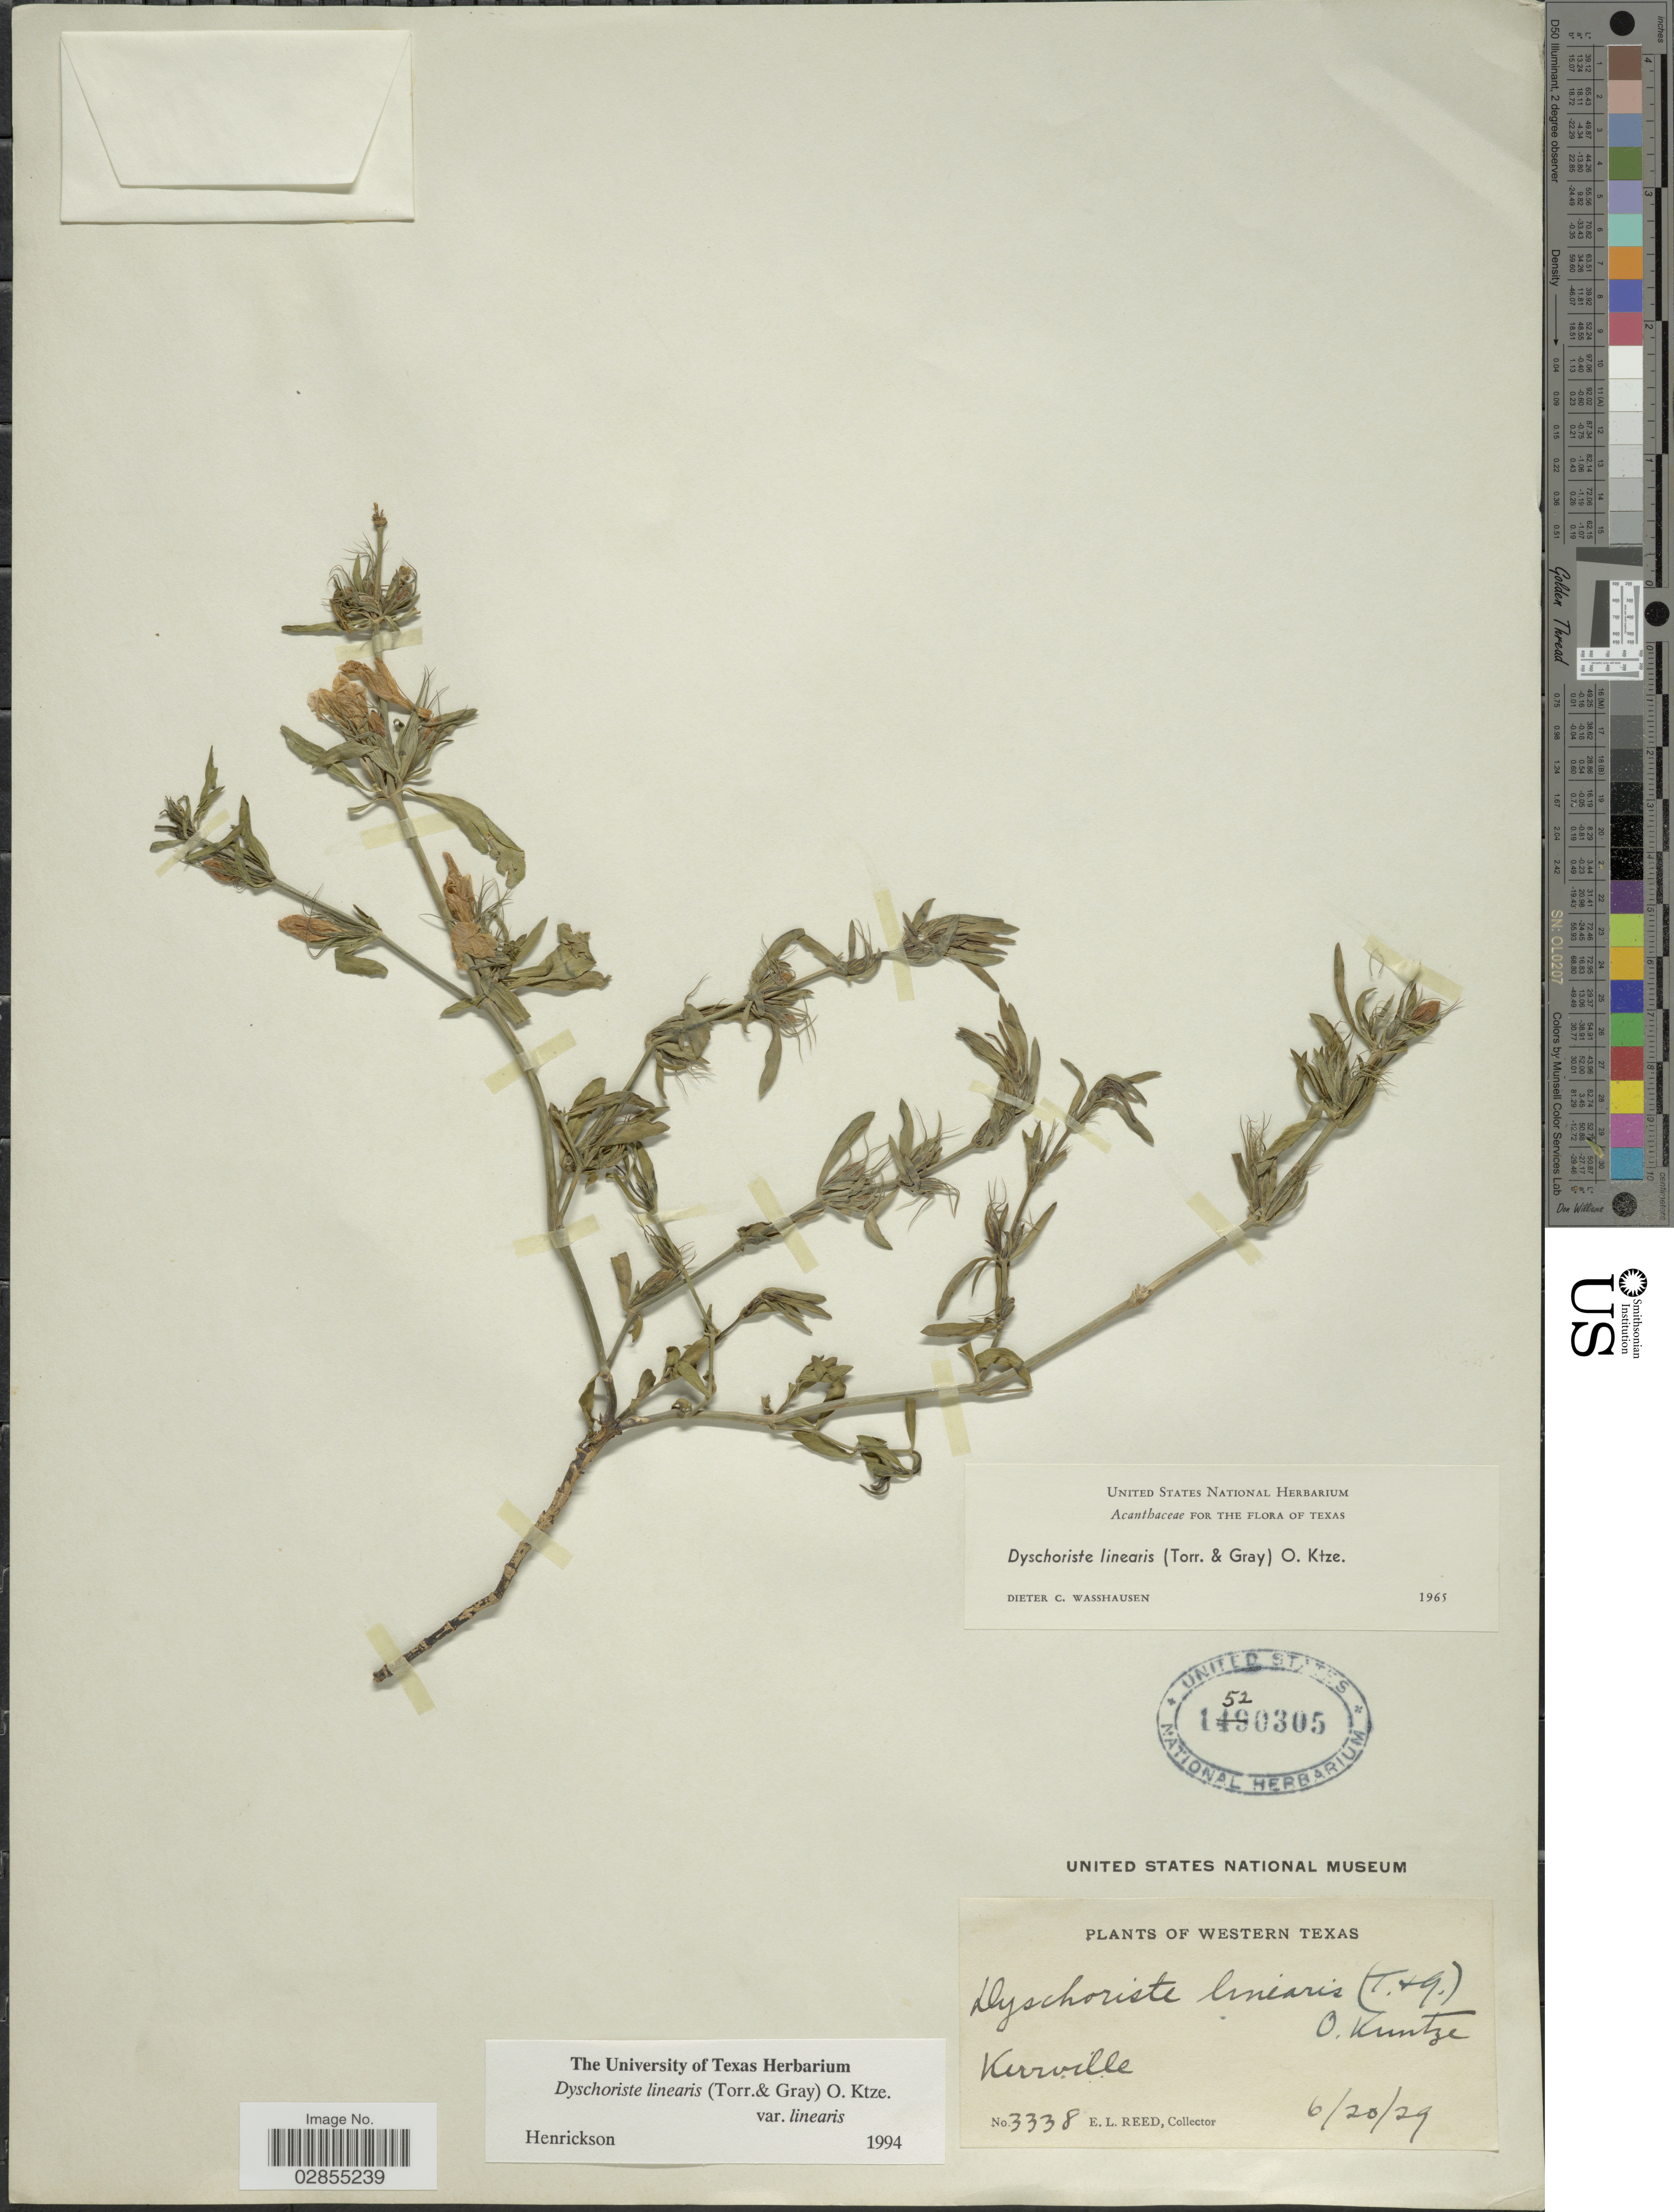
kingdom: Plantae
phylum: Tracheophyta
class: Magnoliopsida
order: Lamiales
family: Acanthaceae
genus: Dyschoriste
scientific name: Dyschoriste linearis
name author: (Torr. & A. Gray) Kuntze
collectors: E. Reed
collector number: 3338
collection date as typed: Transcribed d/m/y: 20/6/29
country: United States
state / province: Texas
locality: Western Texas. Kerrville.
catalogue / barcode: US 1520305